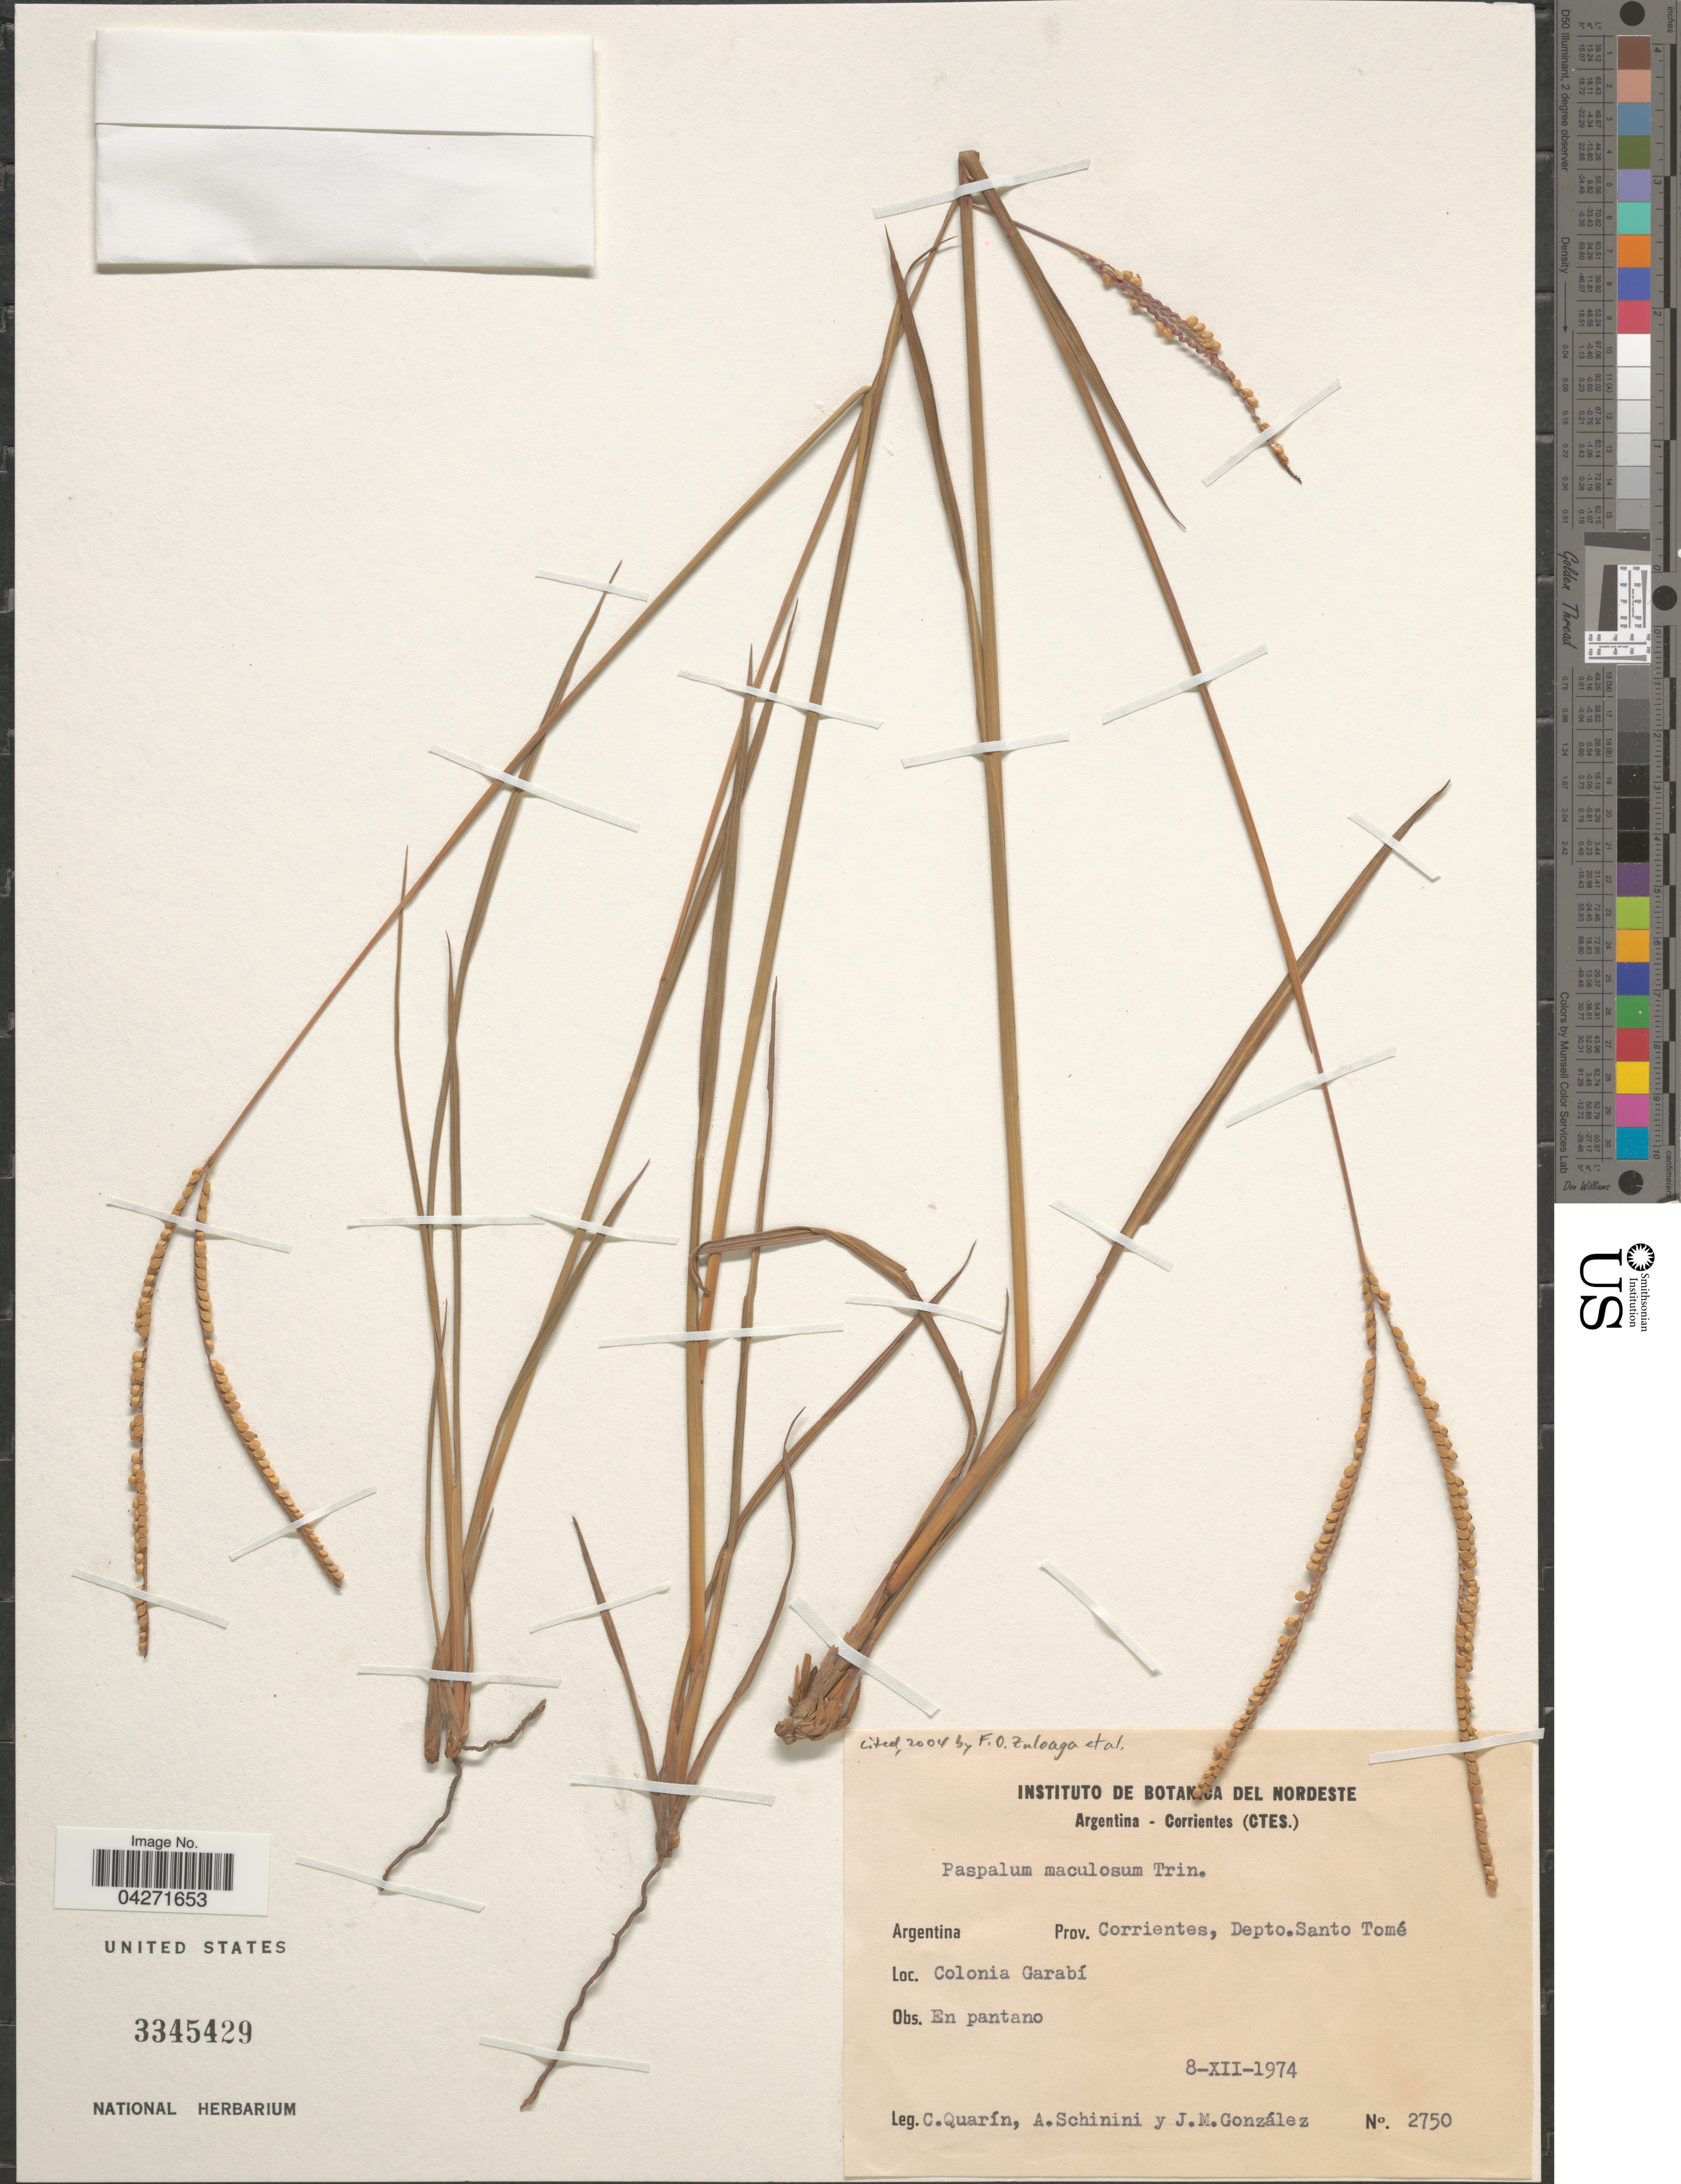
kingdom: Plantae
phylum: Tracheophyta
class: Liliopsida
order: Poales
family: Poaceae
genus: Paspalum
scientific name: Paspalum maculosum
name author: Trin.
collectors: C. Quarín, A. Schinini & J. M. Gonzalez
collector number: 2750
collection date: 1974-12-08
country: Argentina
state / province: Corrientes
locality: Depto. Santo Tomé. Colonia Garabí.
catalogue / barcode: US 3345429